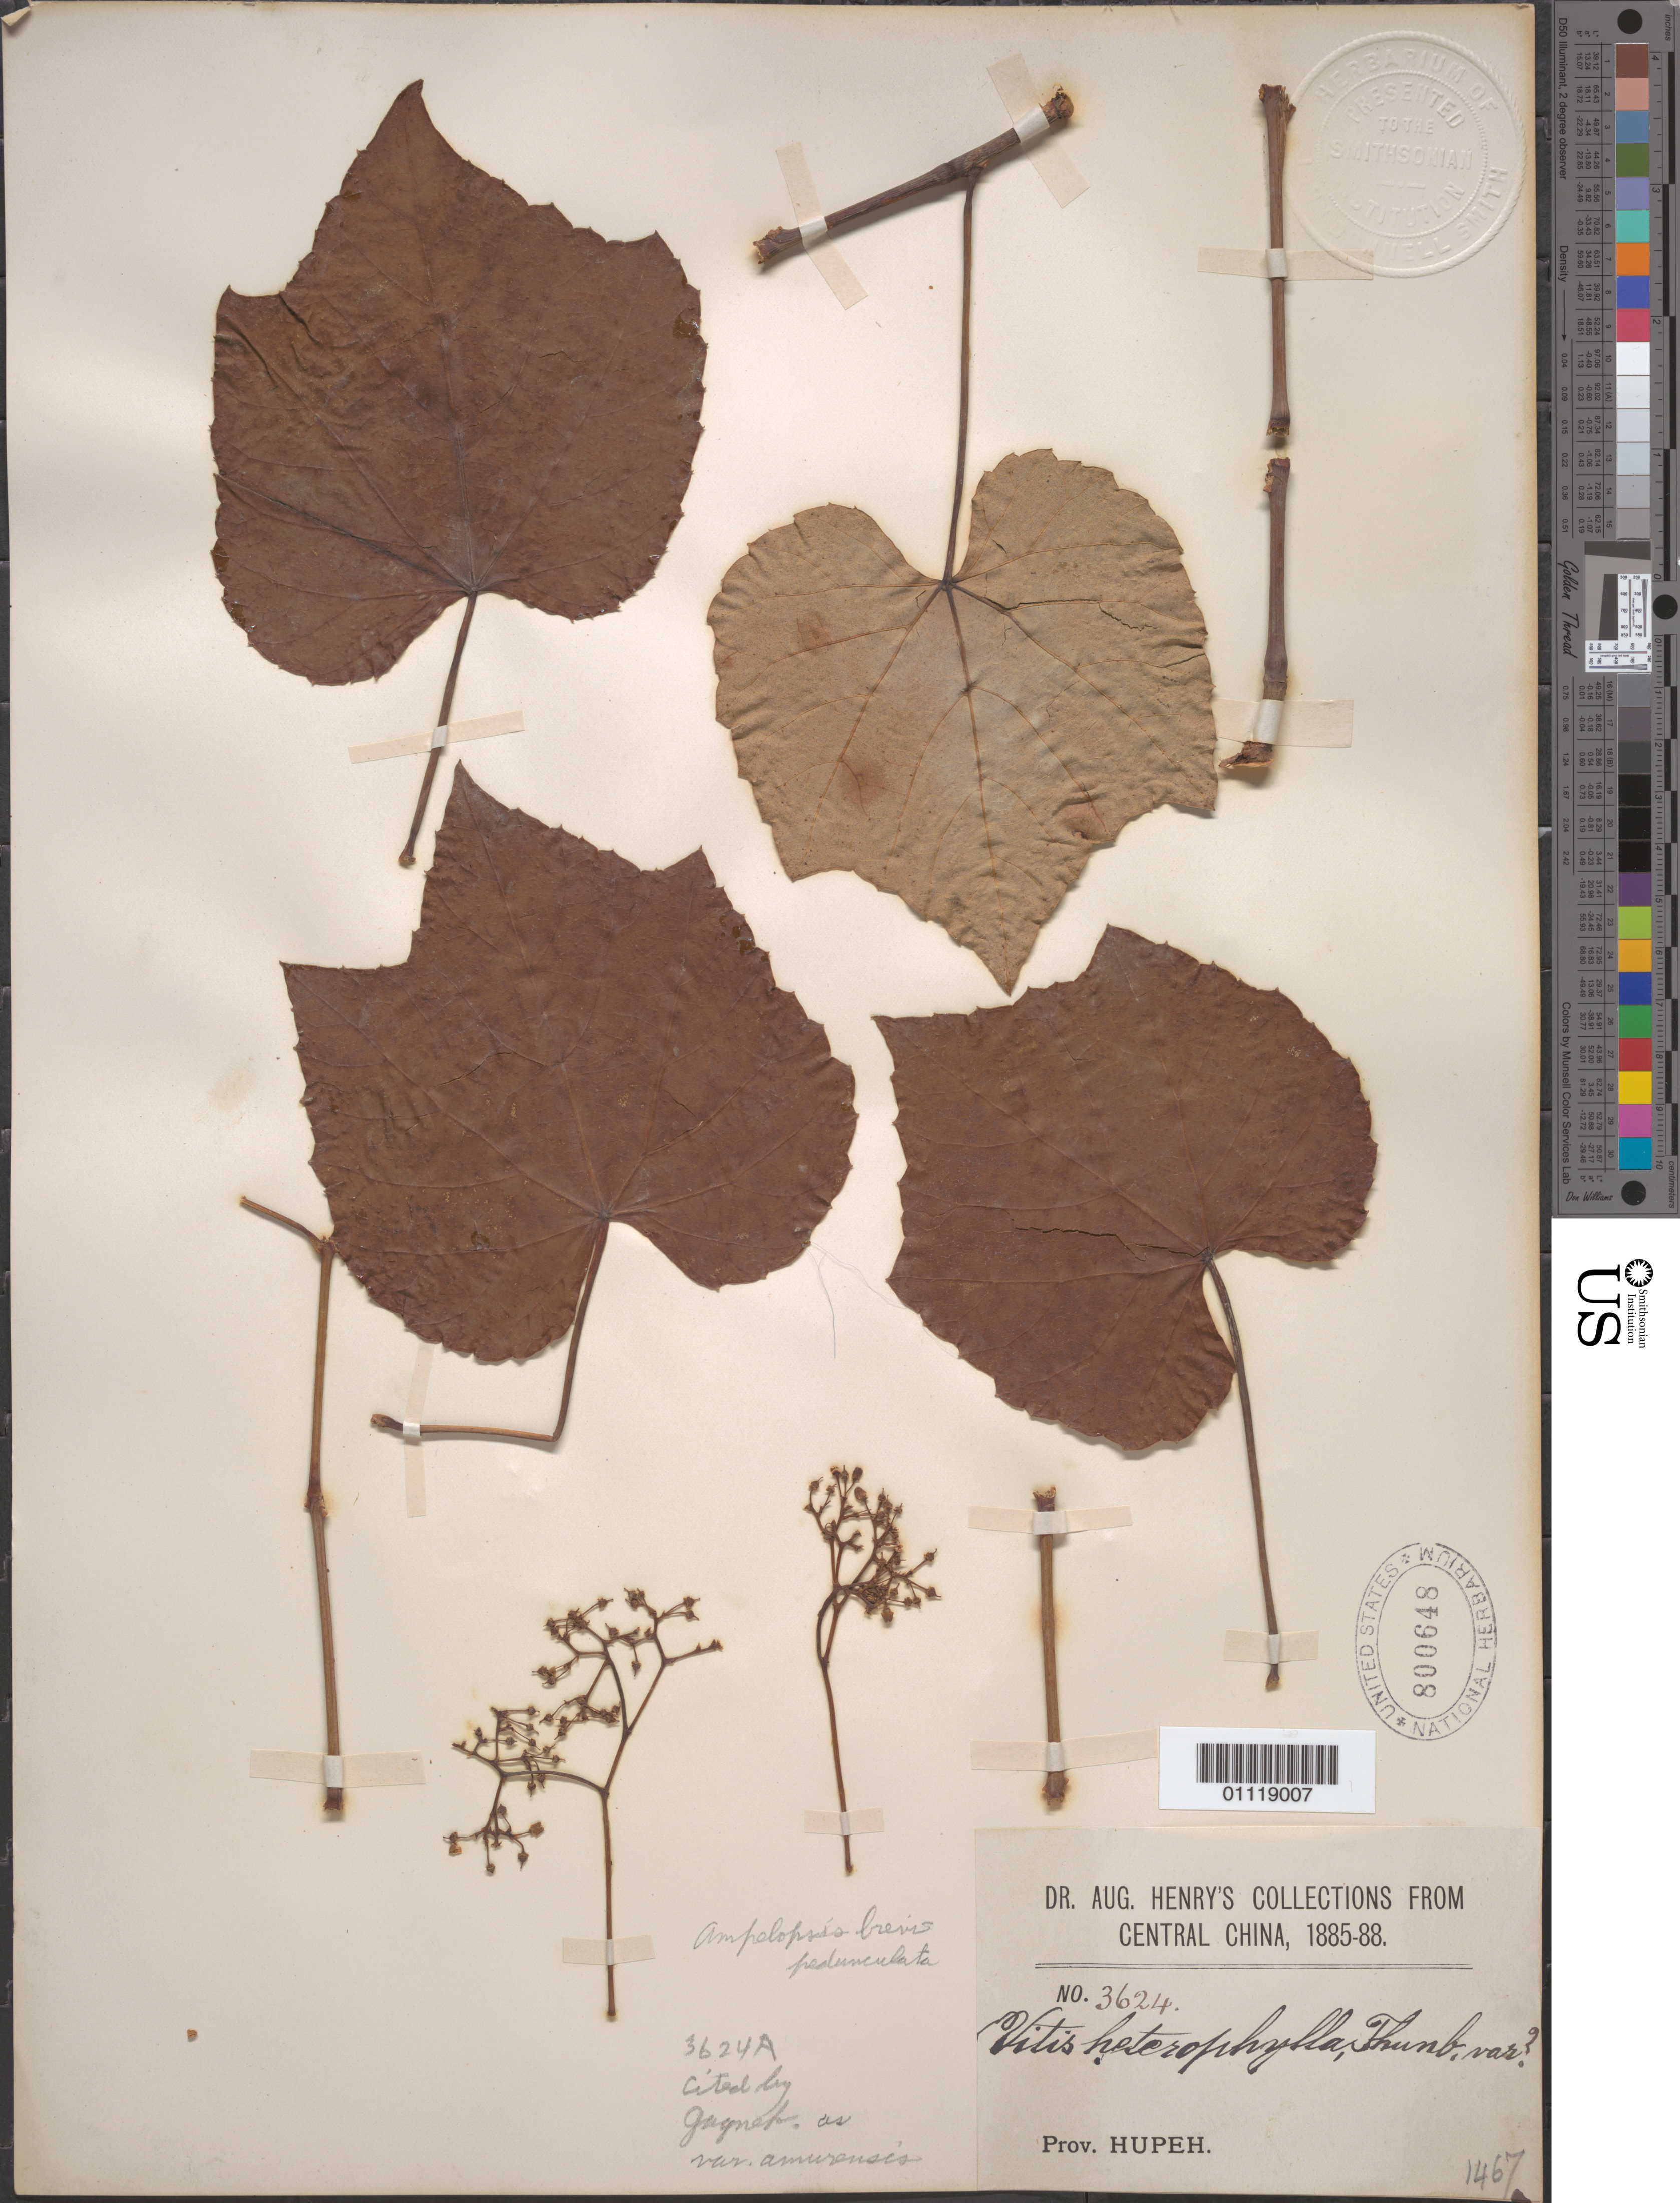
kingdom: Plantae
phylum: Tracheophyta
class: Magnoliopsida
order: Vitales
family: Vitaceae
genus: Ampelopsis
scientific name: Ampelopsis brevipedunculata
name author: (Maxim.) Trautv.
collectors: A. Henry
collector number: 3624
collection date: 1885/1888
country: China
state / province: Hubei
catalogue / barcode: US 800648